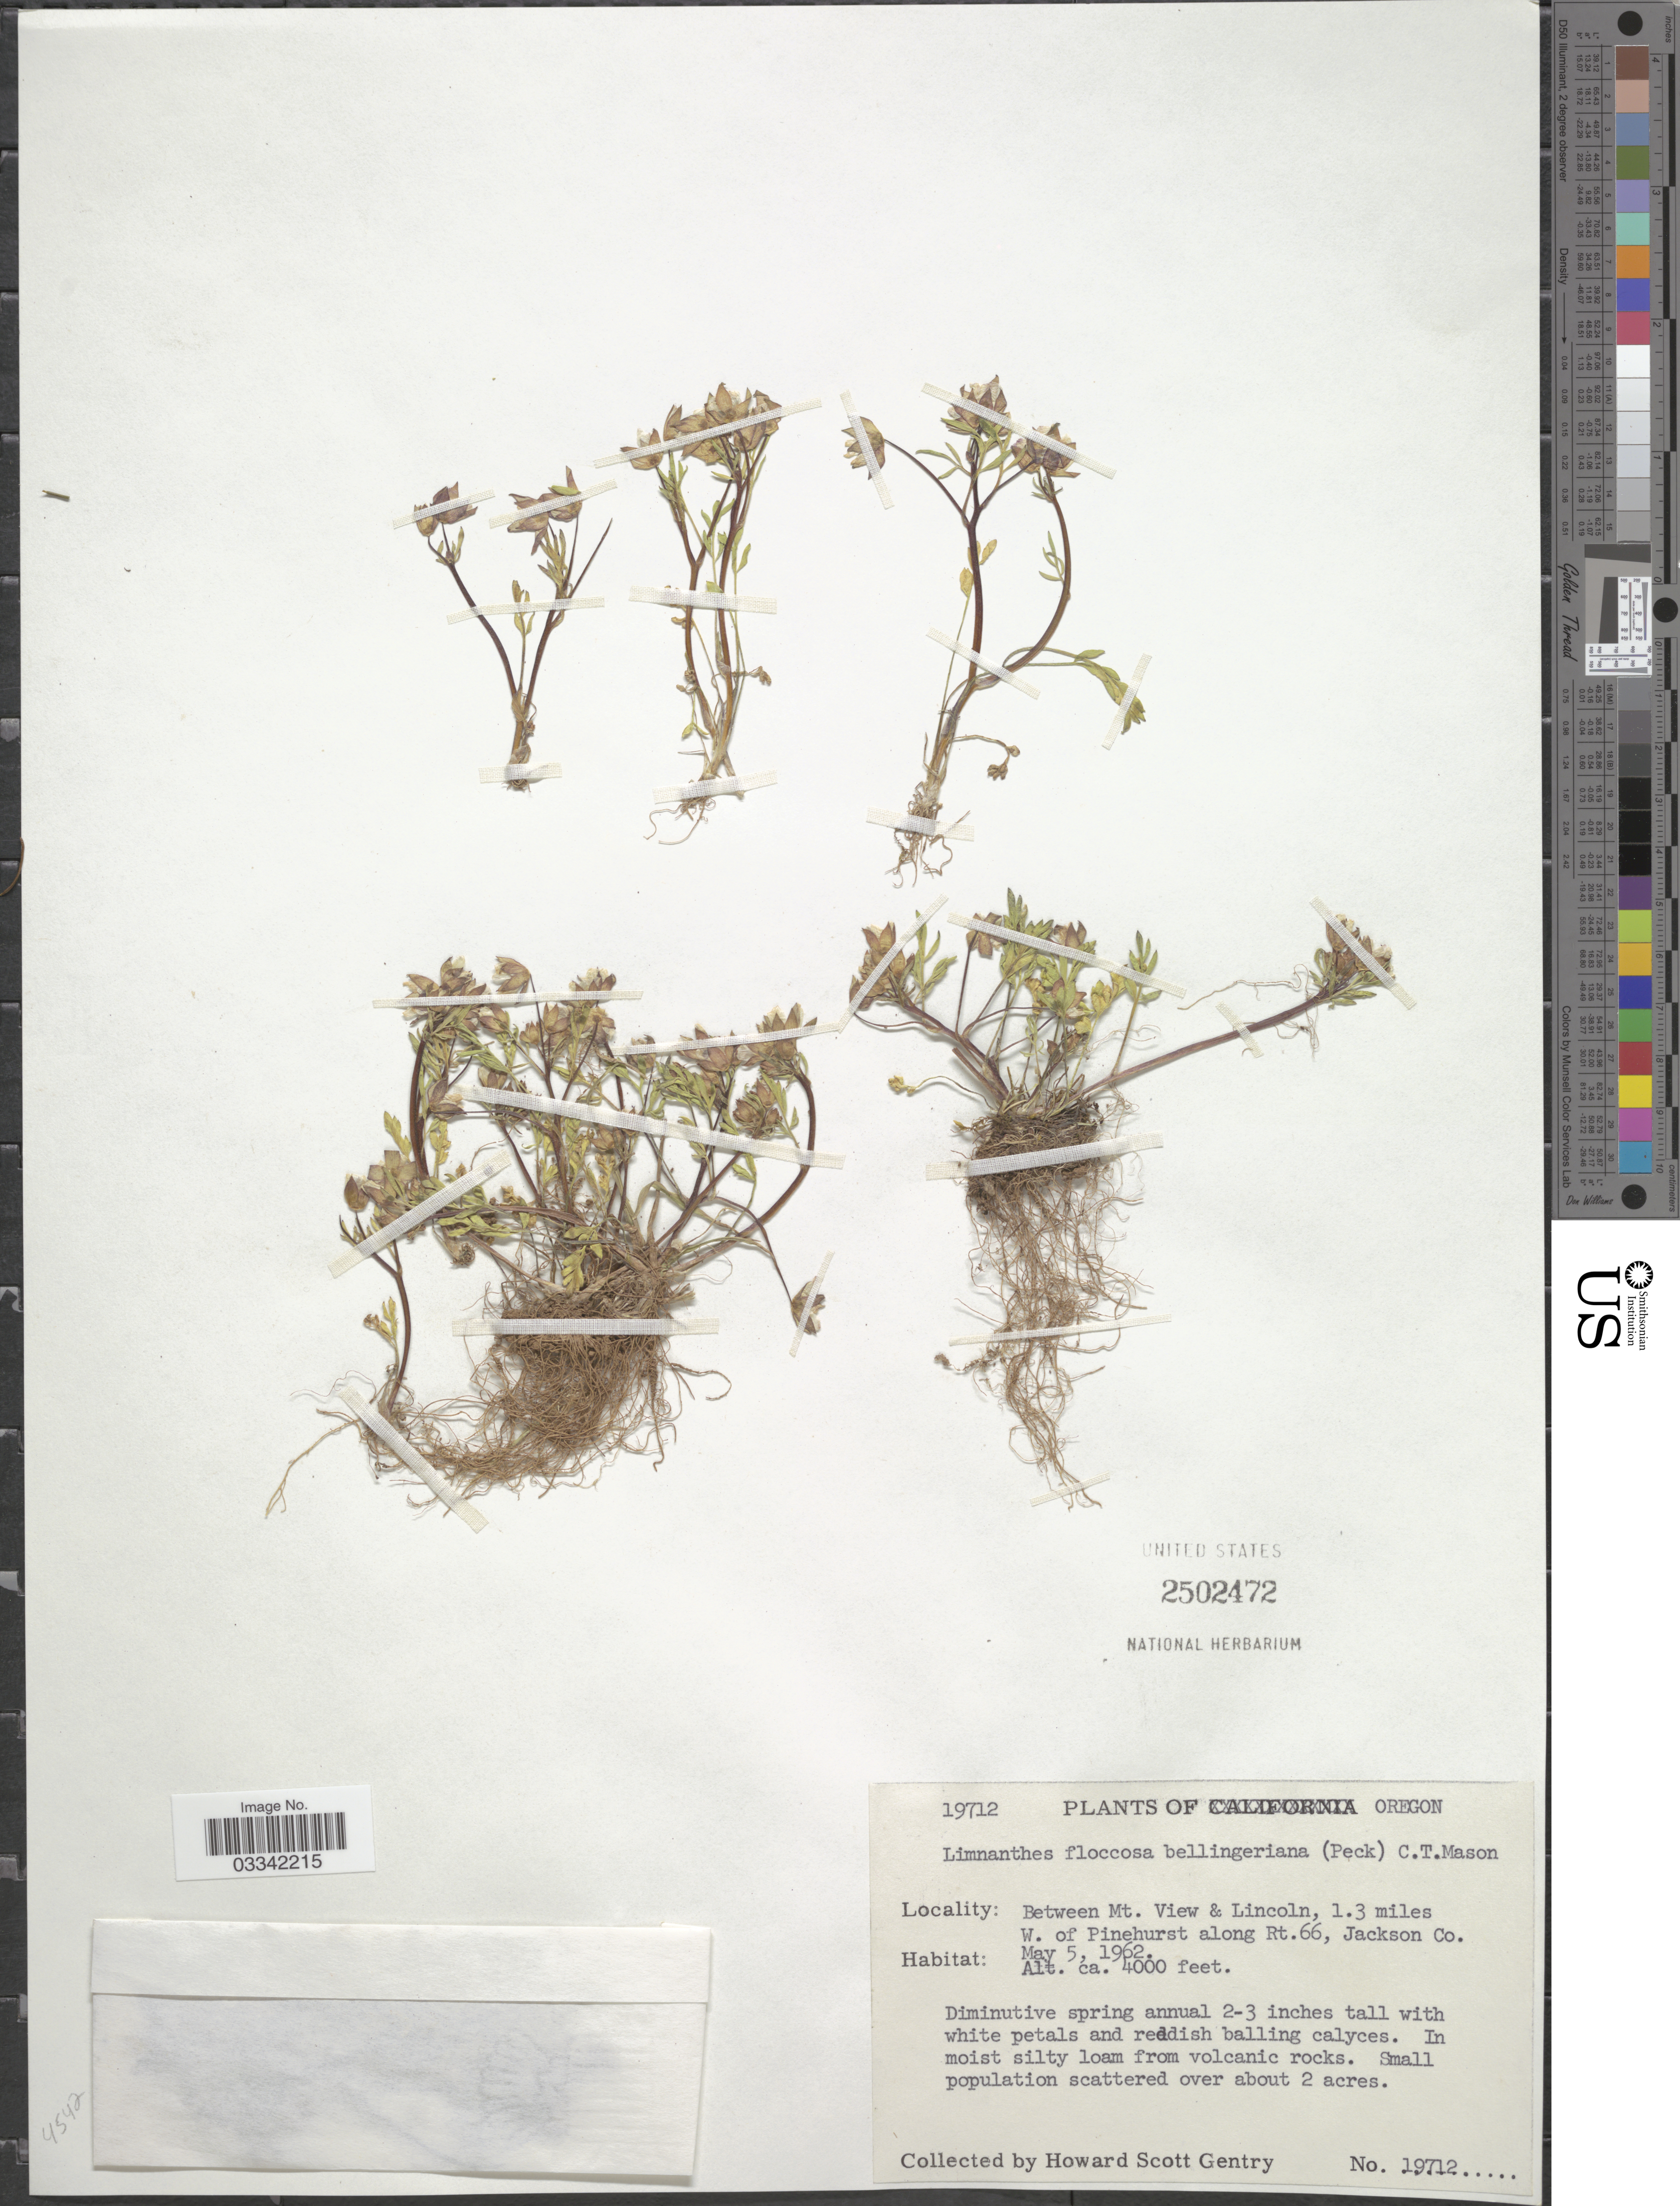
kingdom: Plantae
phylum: Tracheophyta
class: Magnoliopsida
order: Brassicales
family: Limnanthaceae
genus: Limnanthes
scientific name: Limnanthes floccosa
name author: Howell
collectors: H. S. Gentry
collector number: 19712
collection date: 1962-05-05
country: United States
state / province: Oregon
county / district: Jackson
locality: Between Mt. View & Lincoln, 1.3 miles W. of Pinehurst along Rt. 66, Jackson Co.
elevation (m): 1219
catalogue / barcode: US 2502472